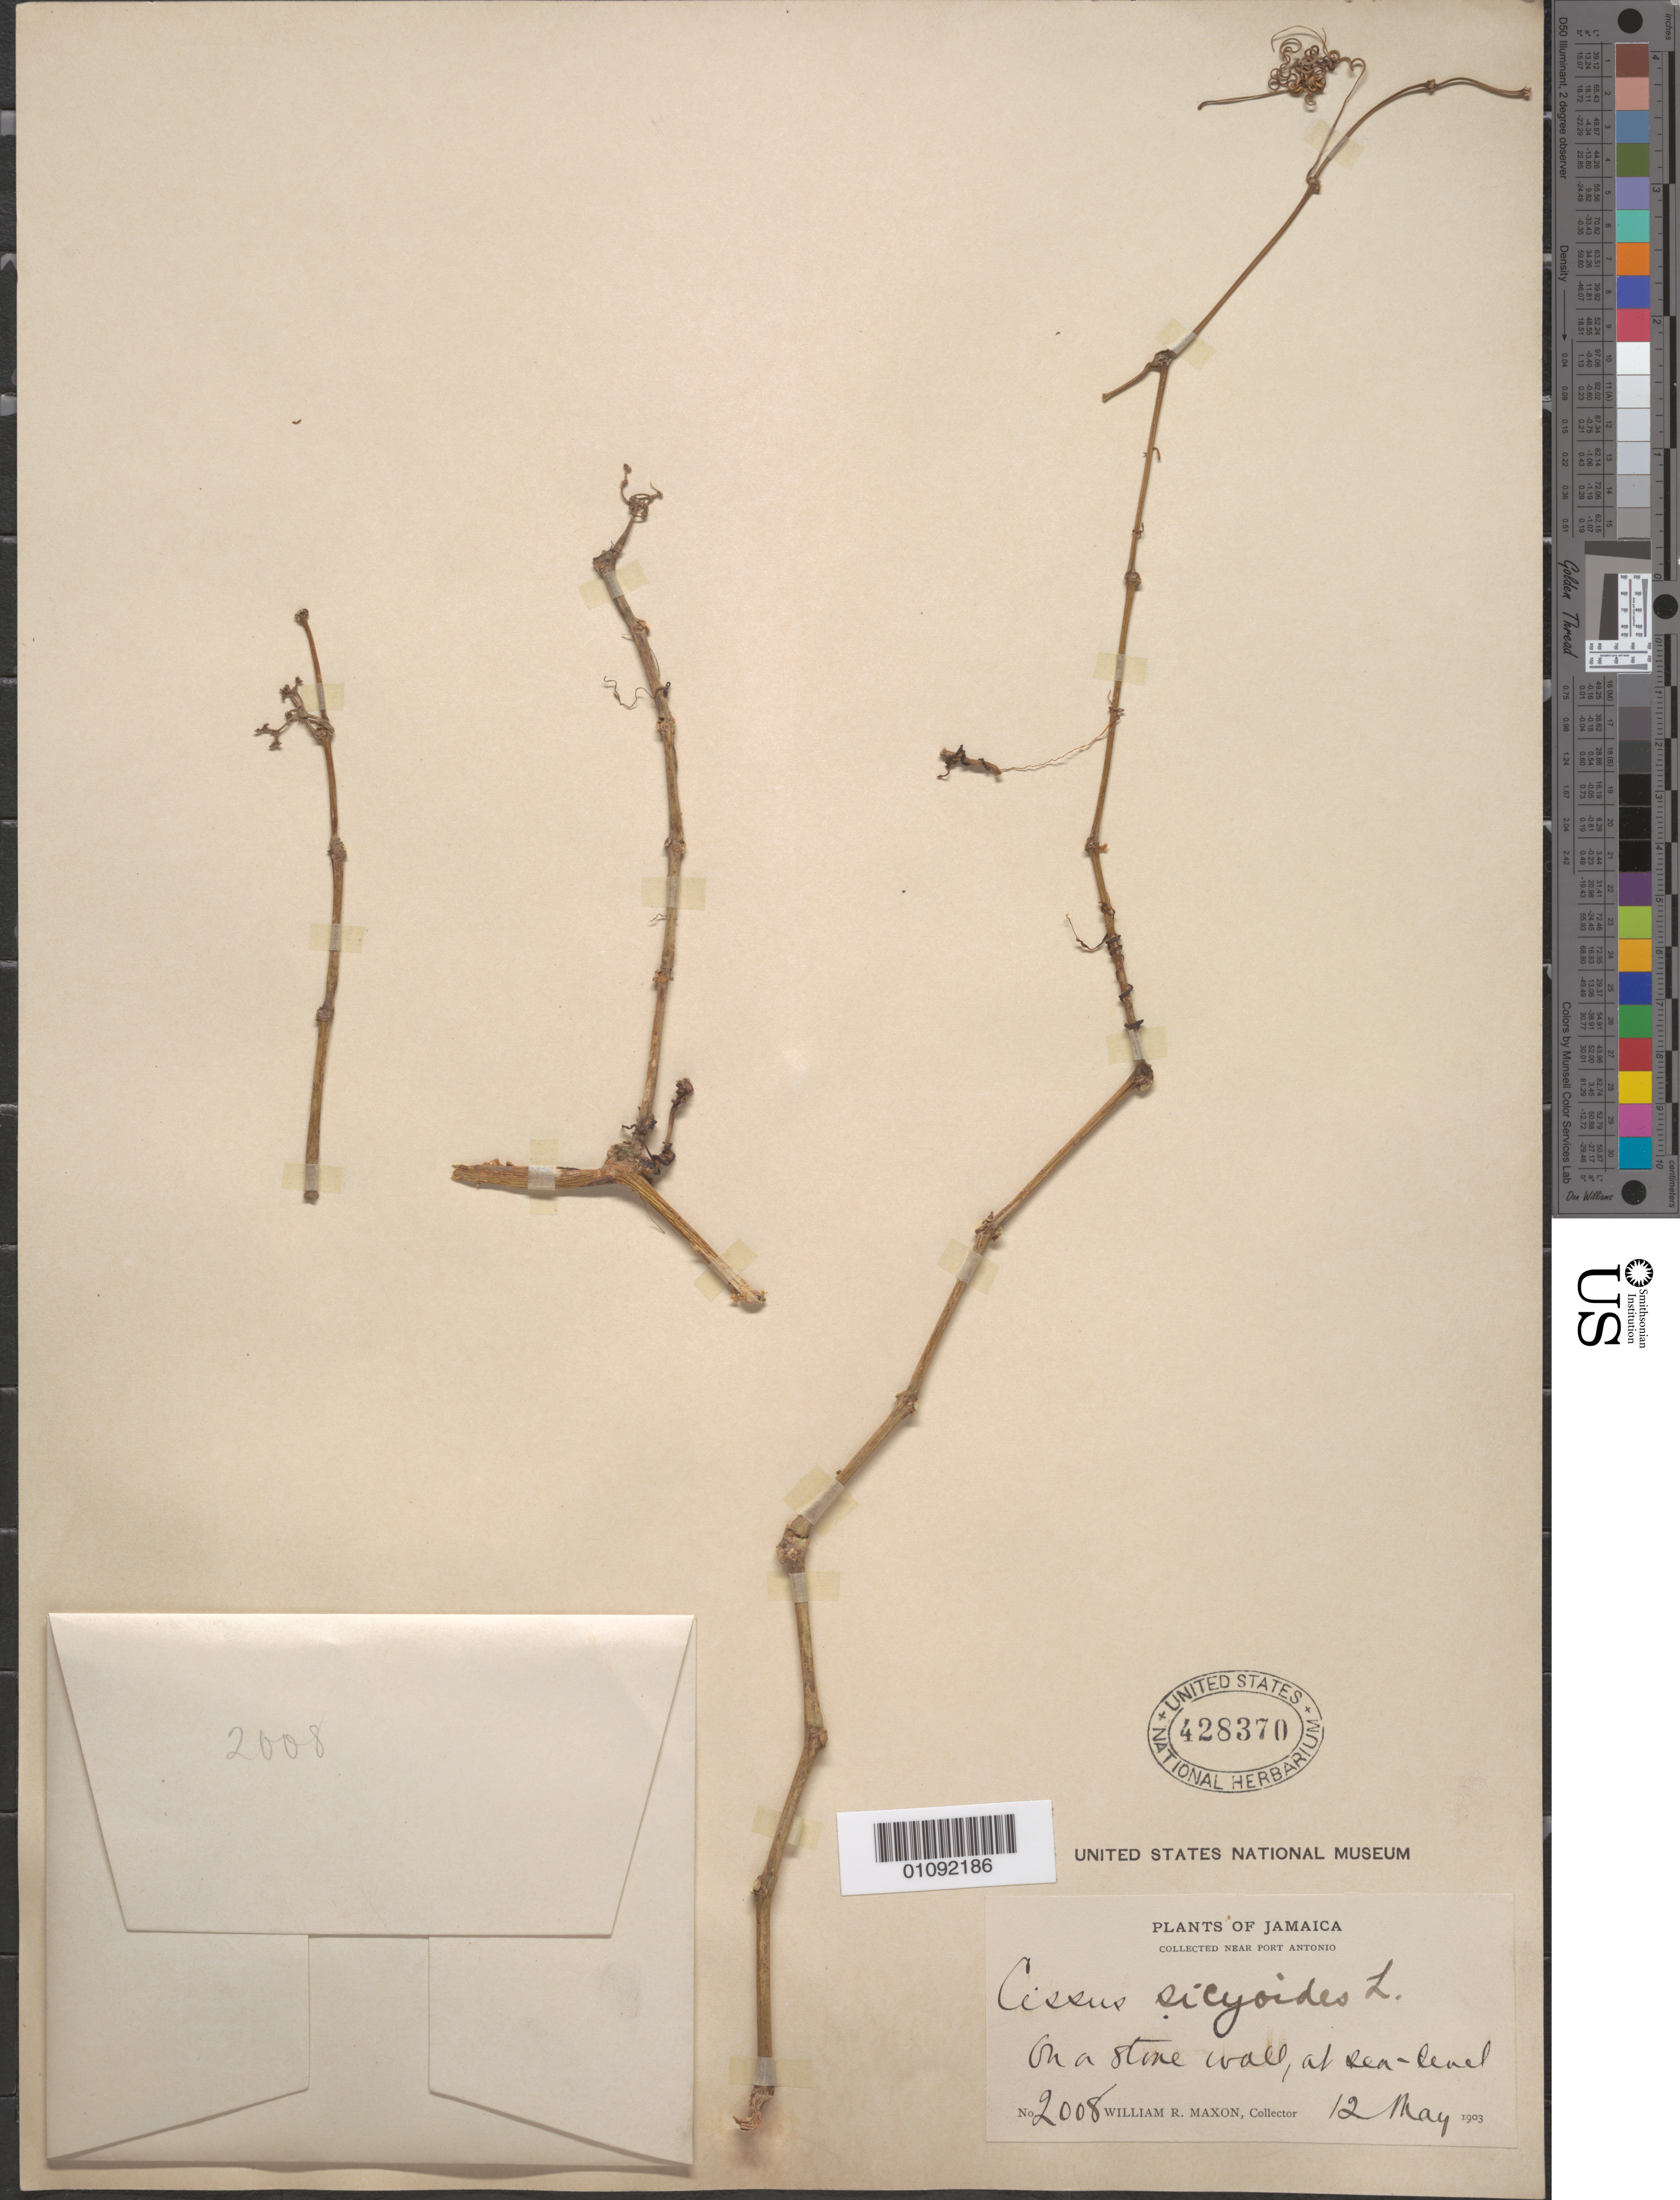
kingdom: Plantae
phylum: Tracheophyta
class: Magnoliopsida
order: Vitales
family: Vitaceae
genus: Cissus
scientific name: Cissus verticillata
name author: (L.) Nicolson & C.E. Jarvis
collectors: W. R. Maxon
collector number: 2008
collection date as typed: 12 May 1903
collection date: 1903-05-12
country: Jamaica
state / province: Portland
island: Jamaica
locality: near Port Antonio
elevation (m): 0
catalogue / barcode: US 428370